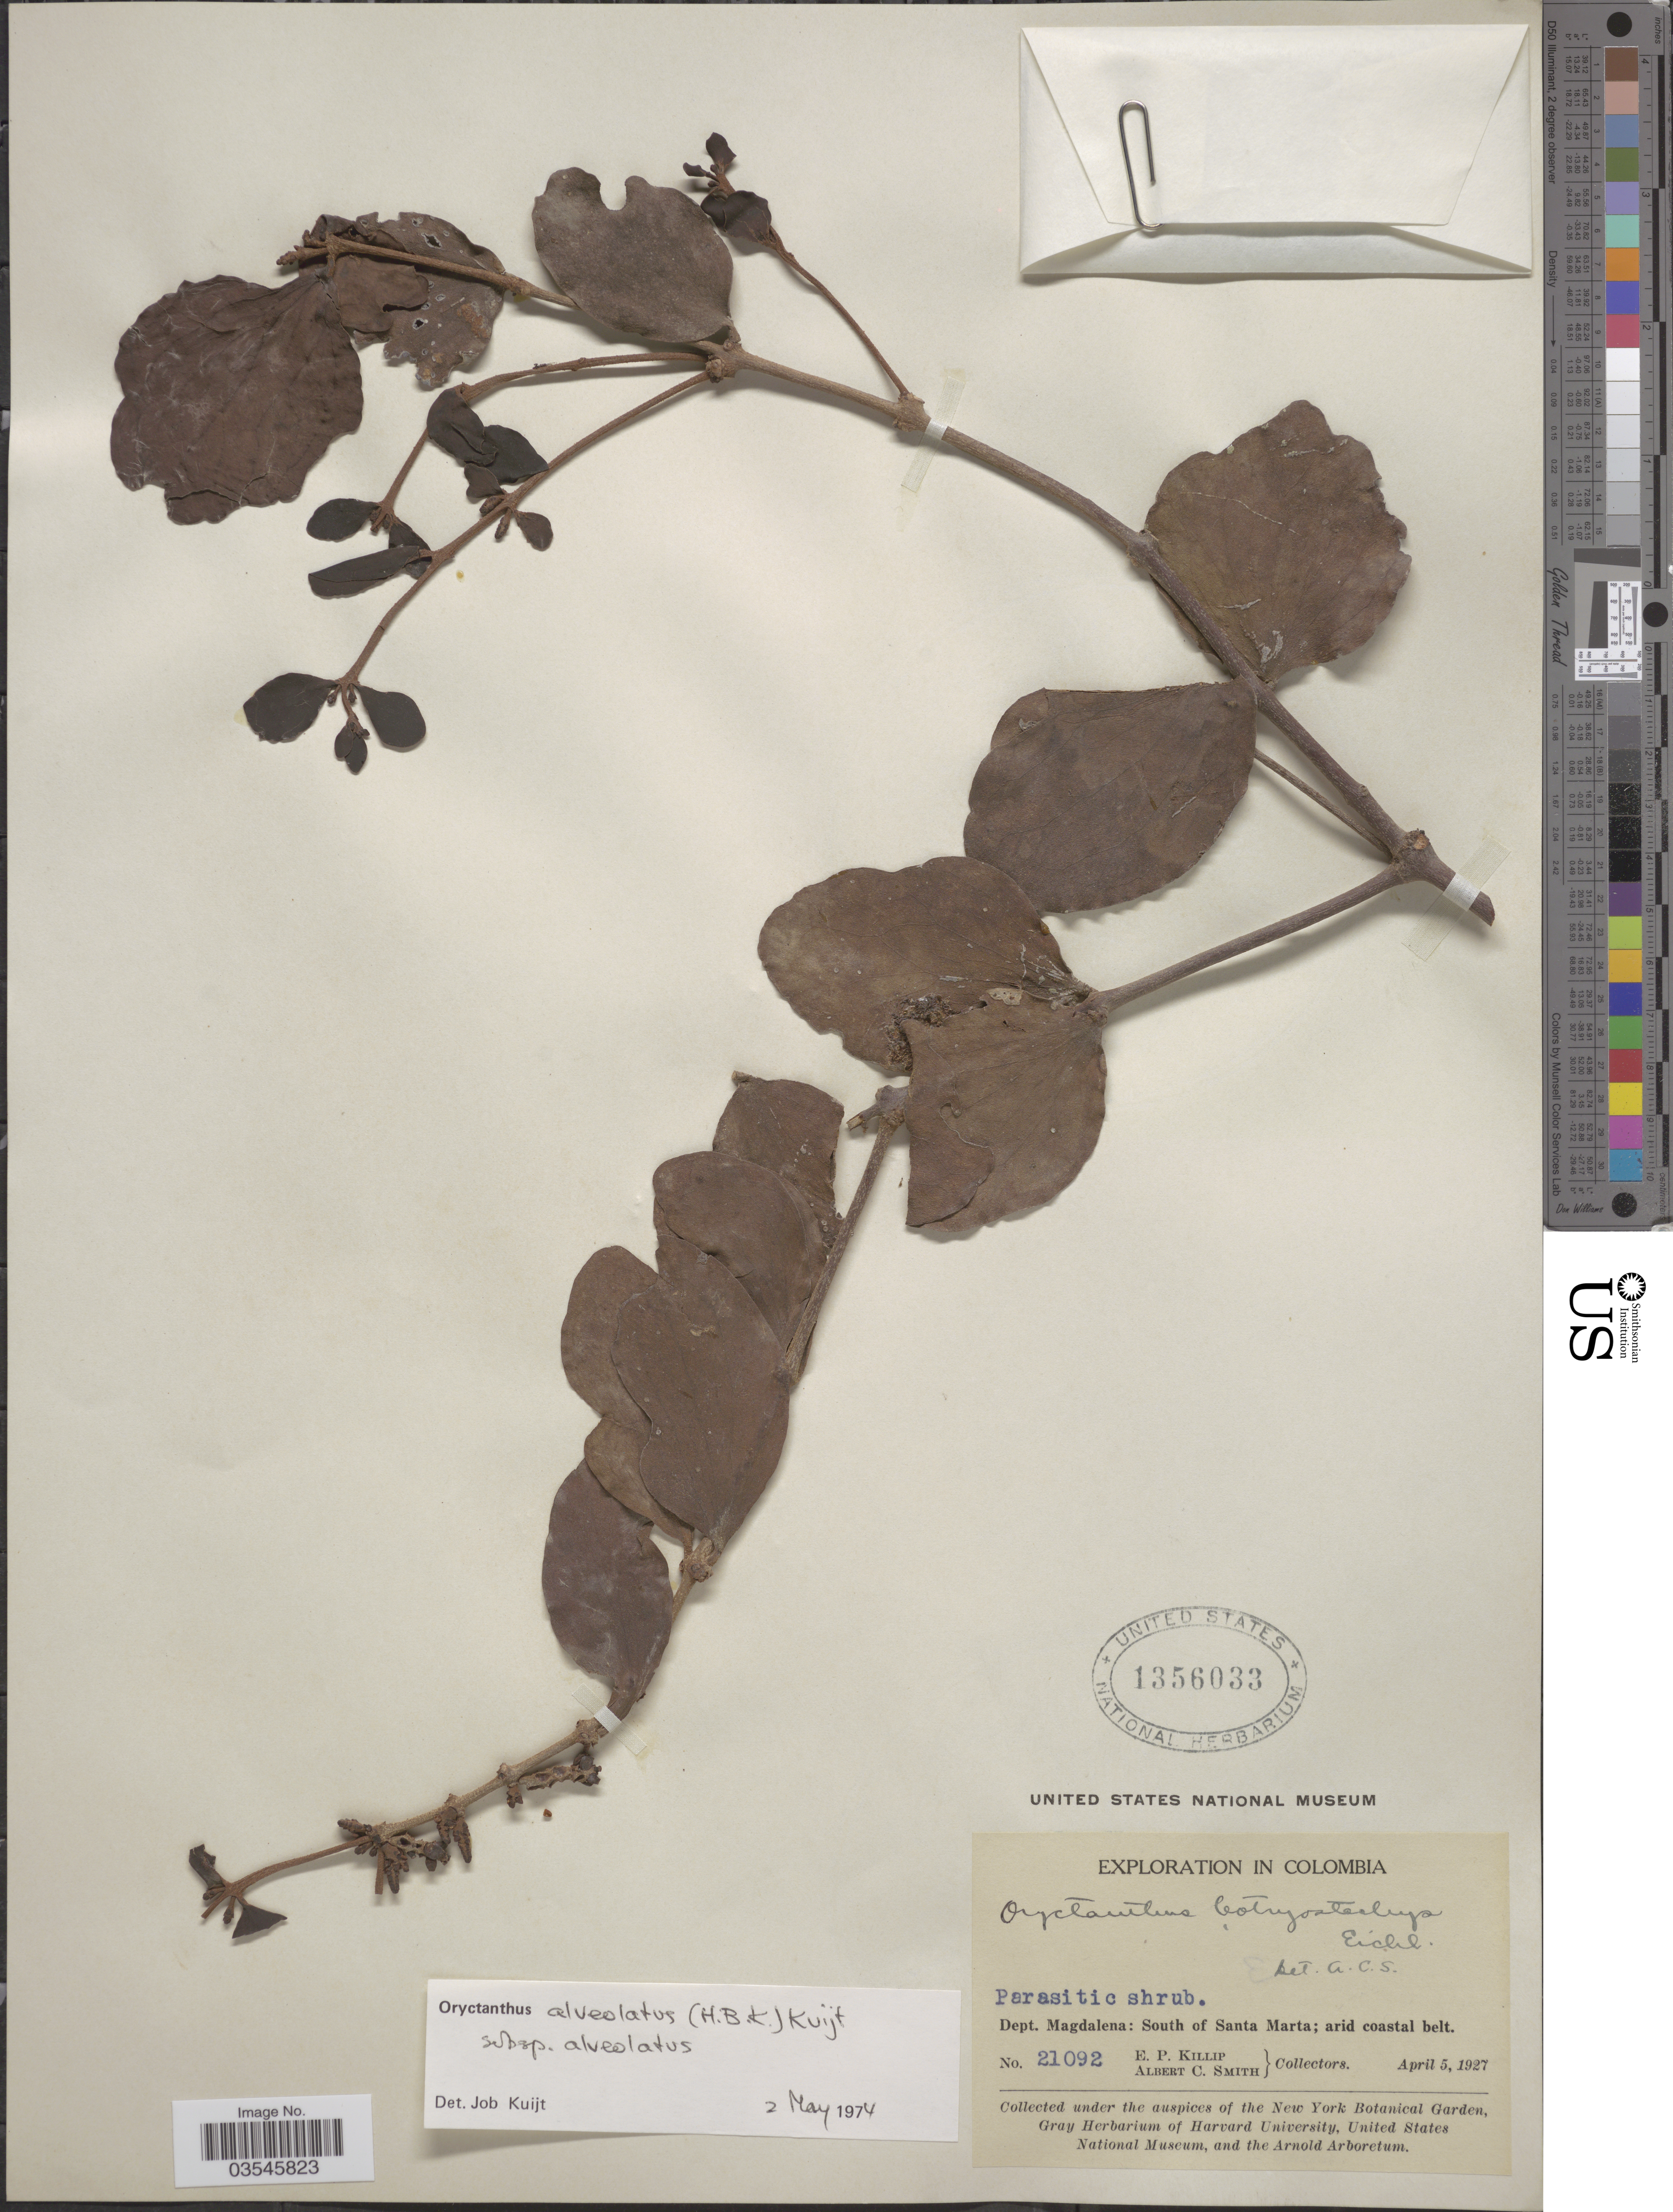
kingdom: Plantae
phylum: Tracheophyta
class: Magnoliopsida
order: Santalales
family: Loranthaceae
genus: Oryctanthus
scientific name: Oryctanthus alveolatus subsp. alveolatus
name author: (Kunth) Kuijt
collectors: E. P. Killip & A. C. Smith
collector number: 21092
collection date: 1927-04-05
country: Colombia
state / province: Magdalena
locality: Dept. Magdalena: South of Santa Marta.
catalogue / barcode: US 1356033